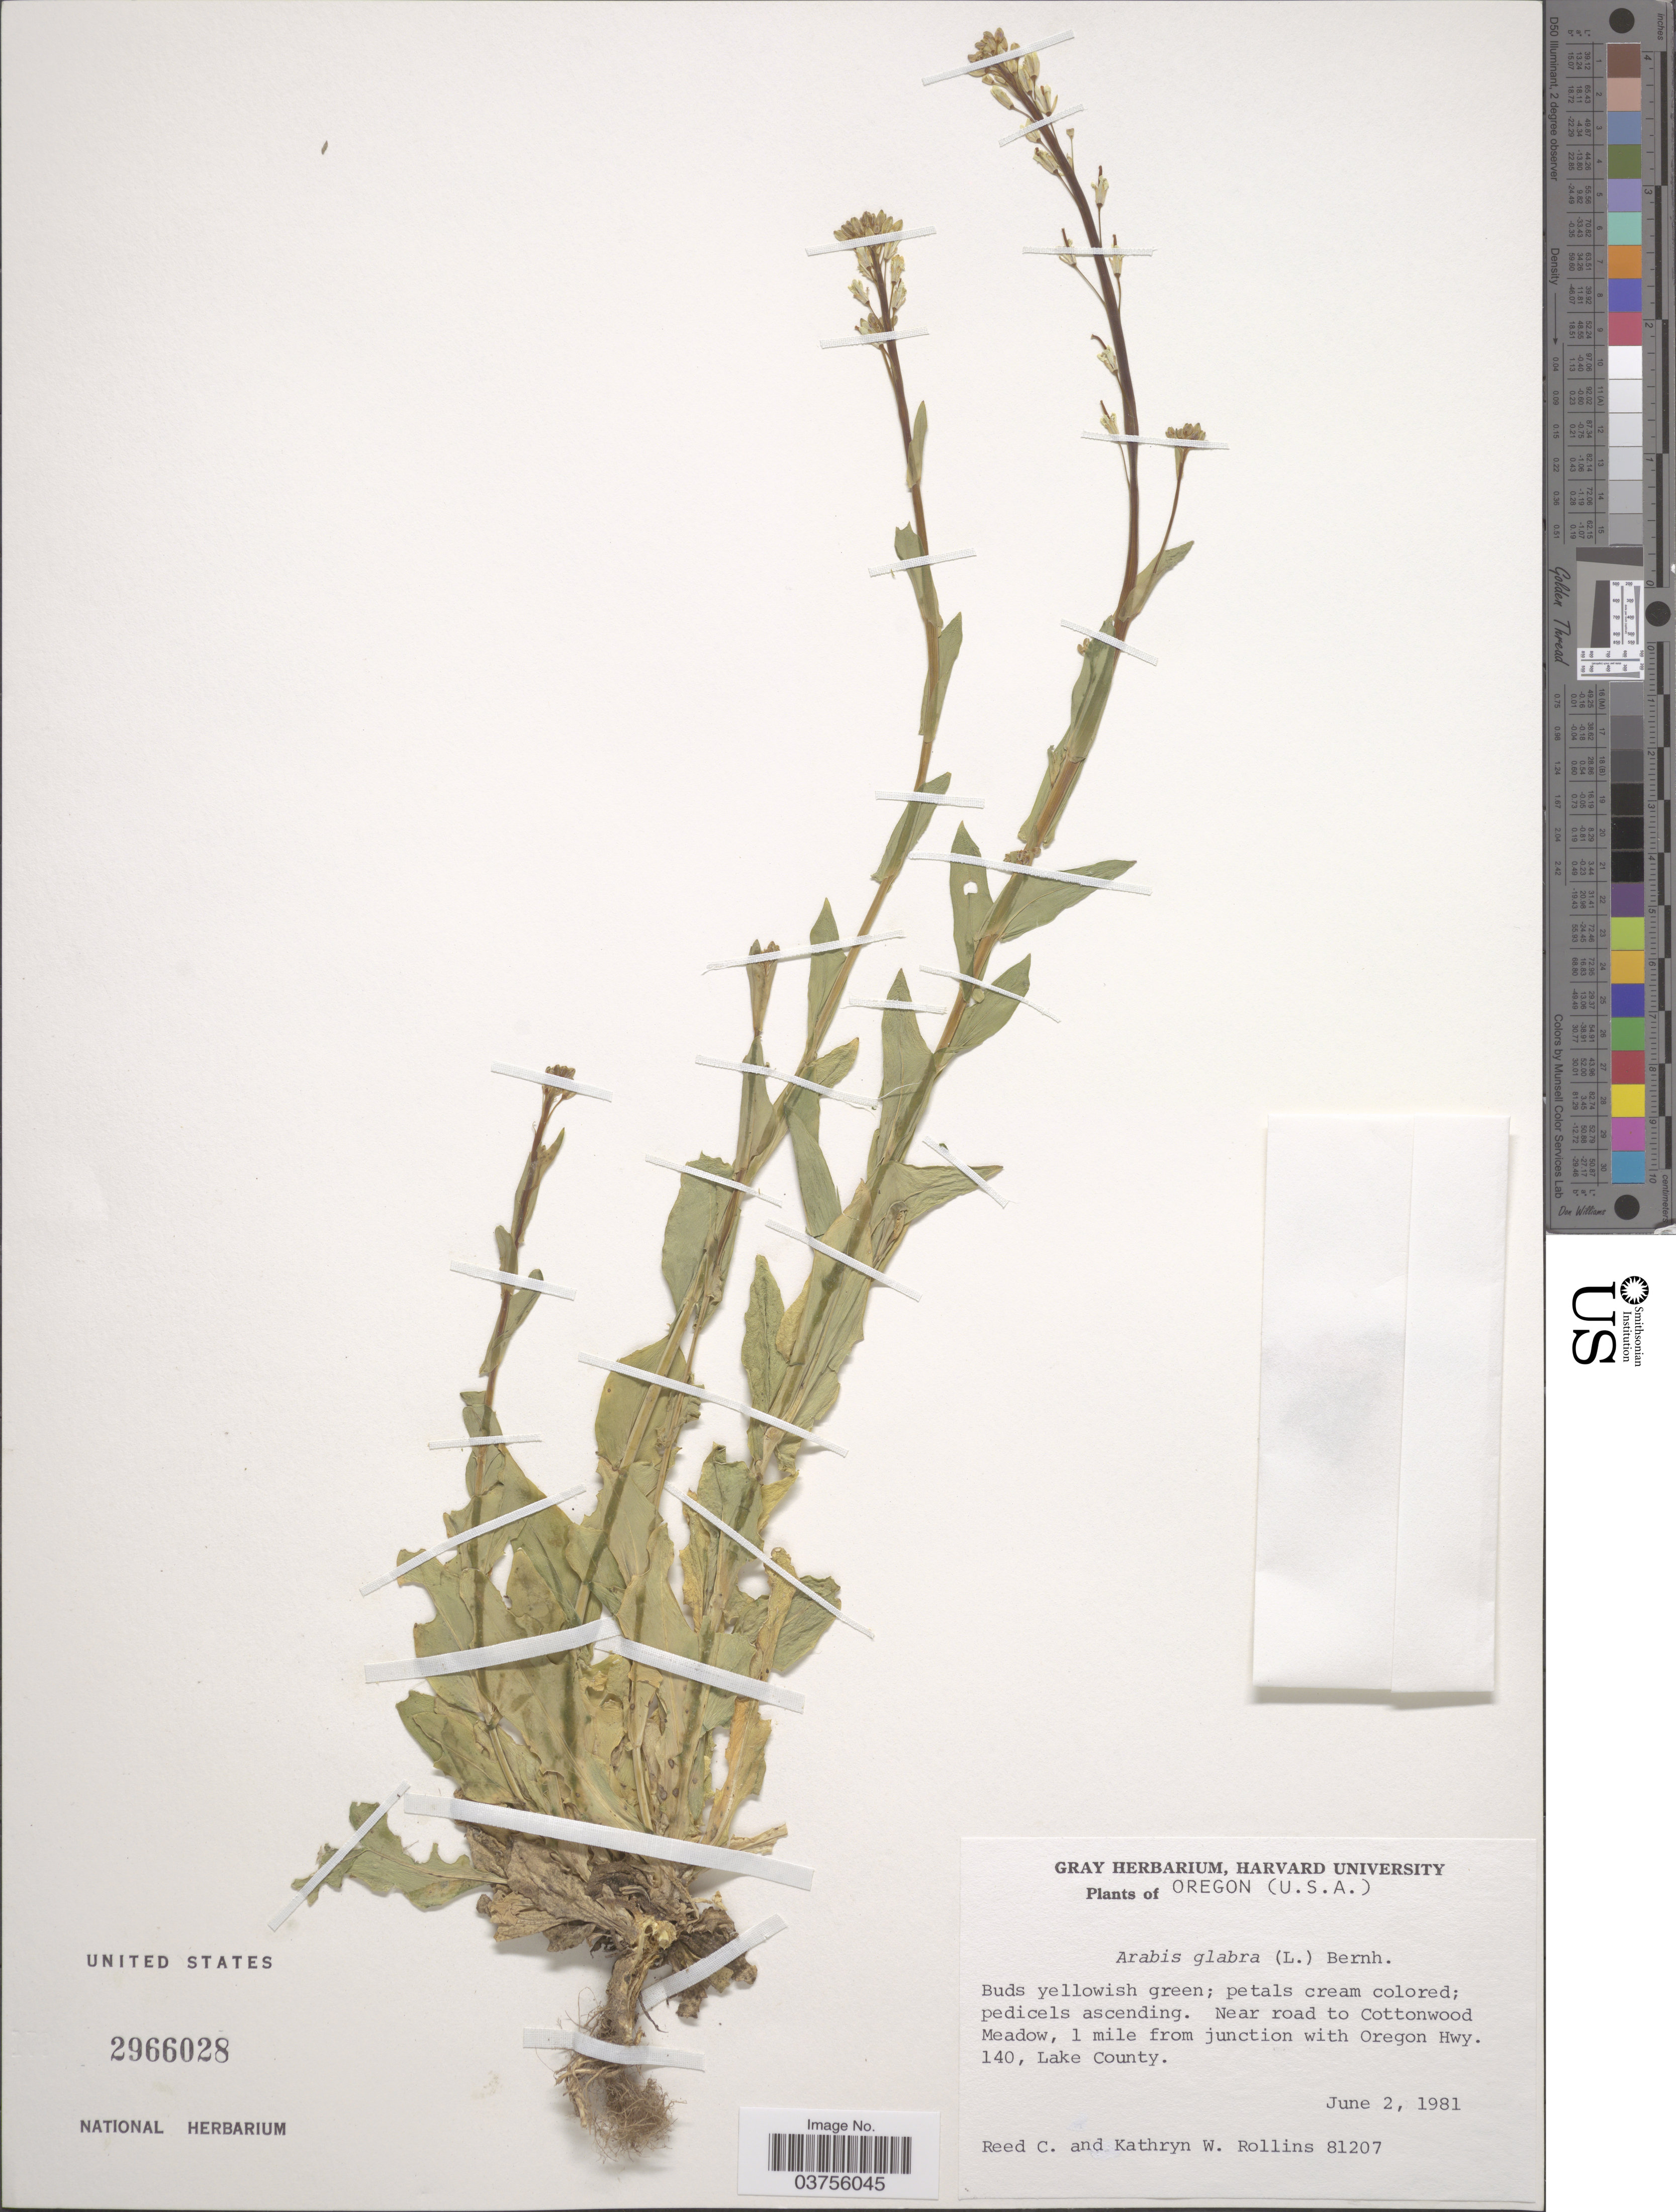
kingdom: Plantae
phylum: Tracheophyta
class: Magnoliopsida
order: Brassicales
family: Brassicaceae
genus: Turritis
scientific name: Turritis glabra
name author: L.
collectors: R. C. Rollins & K. W. Rollins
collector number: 81207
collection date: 1981-06-02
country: United States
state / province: Oregon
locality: Near road to Cottonwood Meadow, 1 mile from junction with Oregon Hwy. 140, Lake County.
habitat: near road to meadow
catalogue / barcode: US 2966028